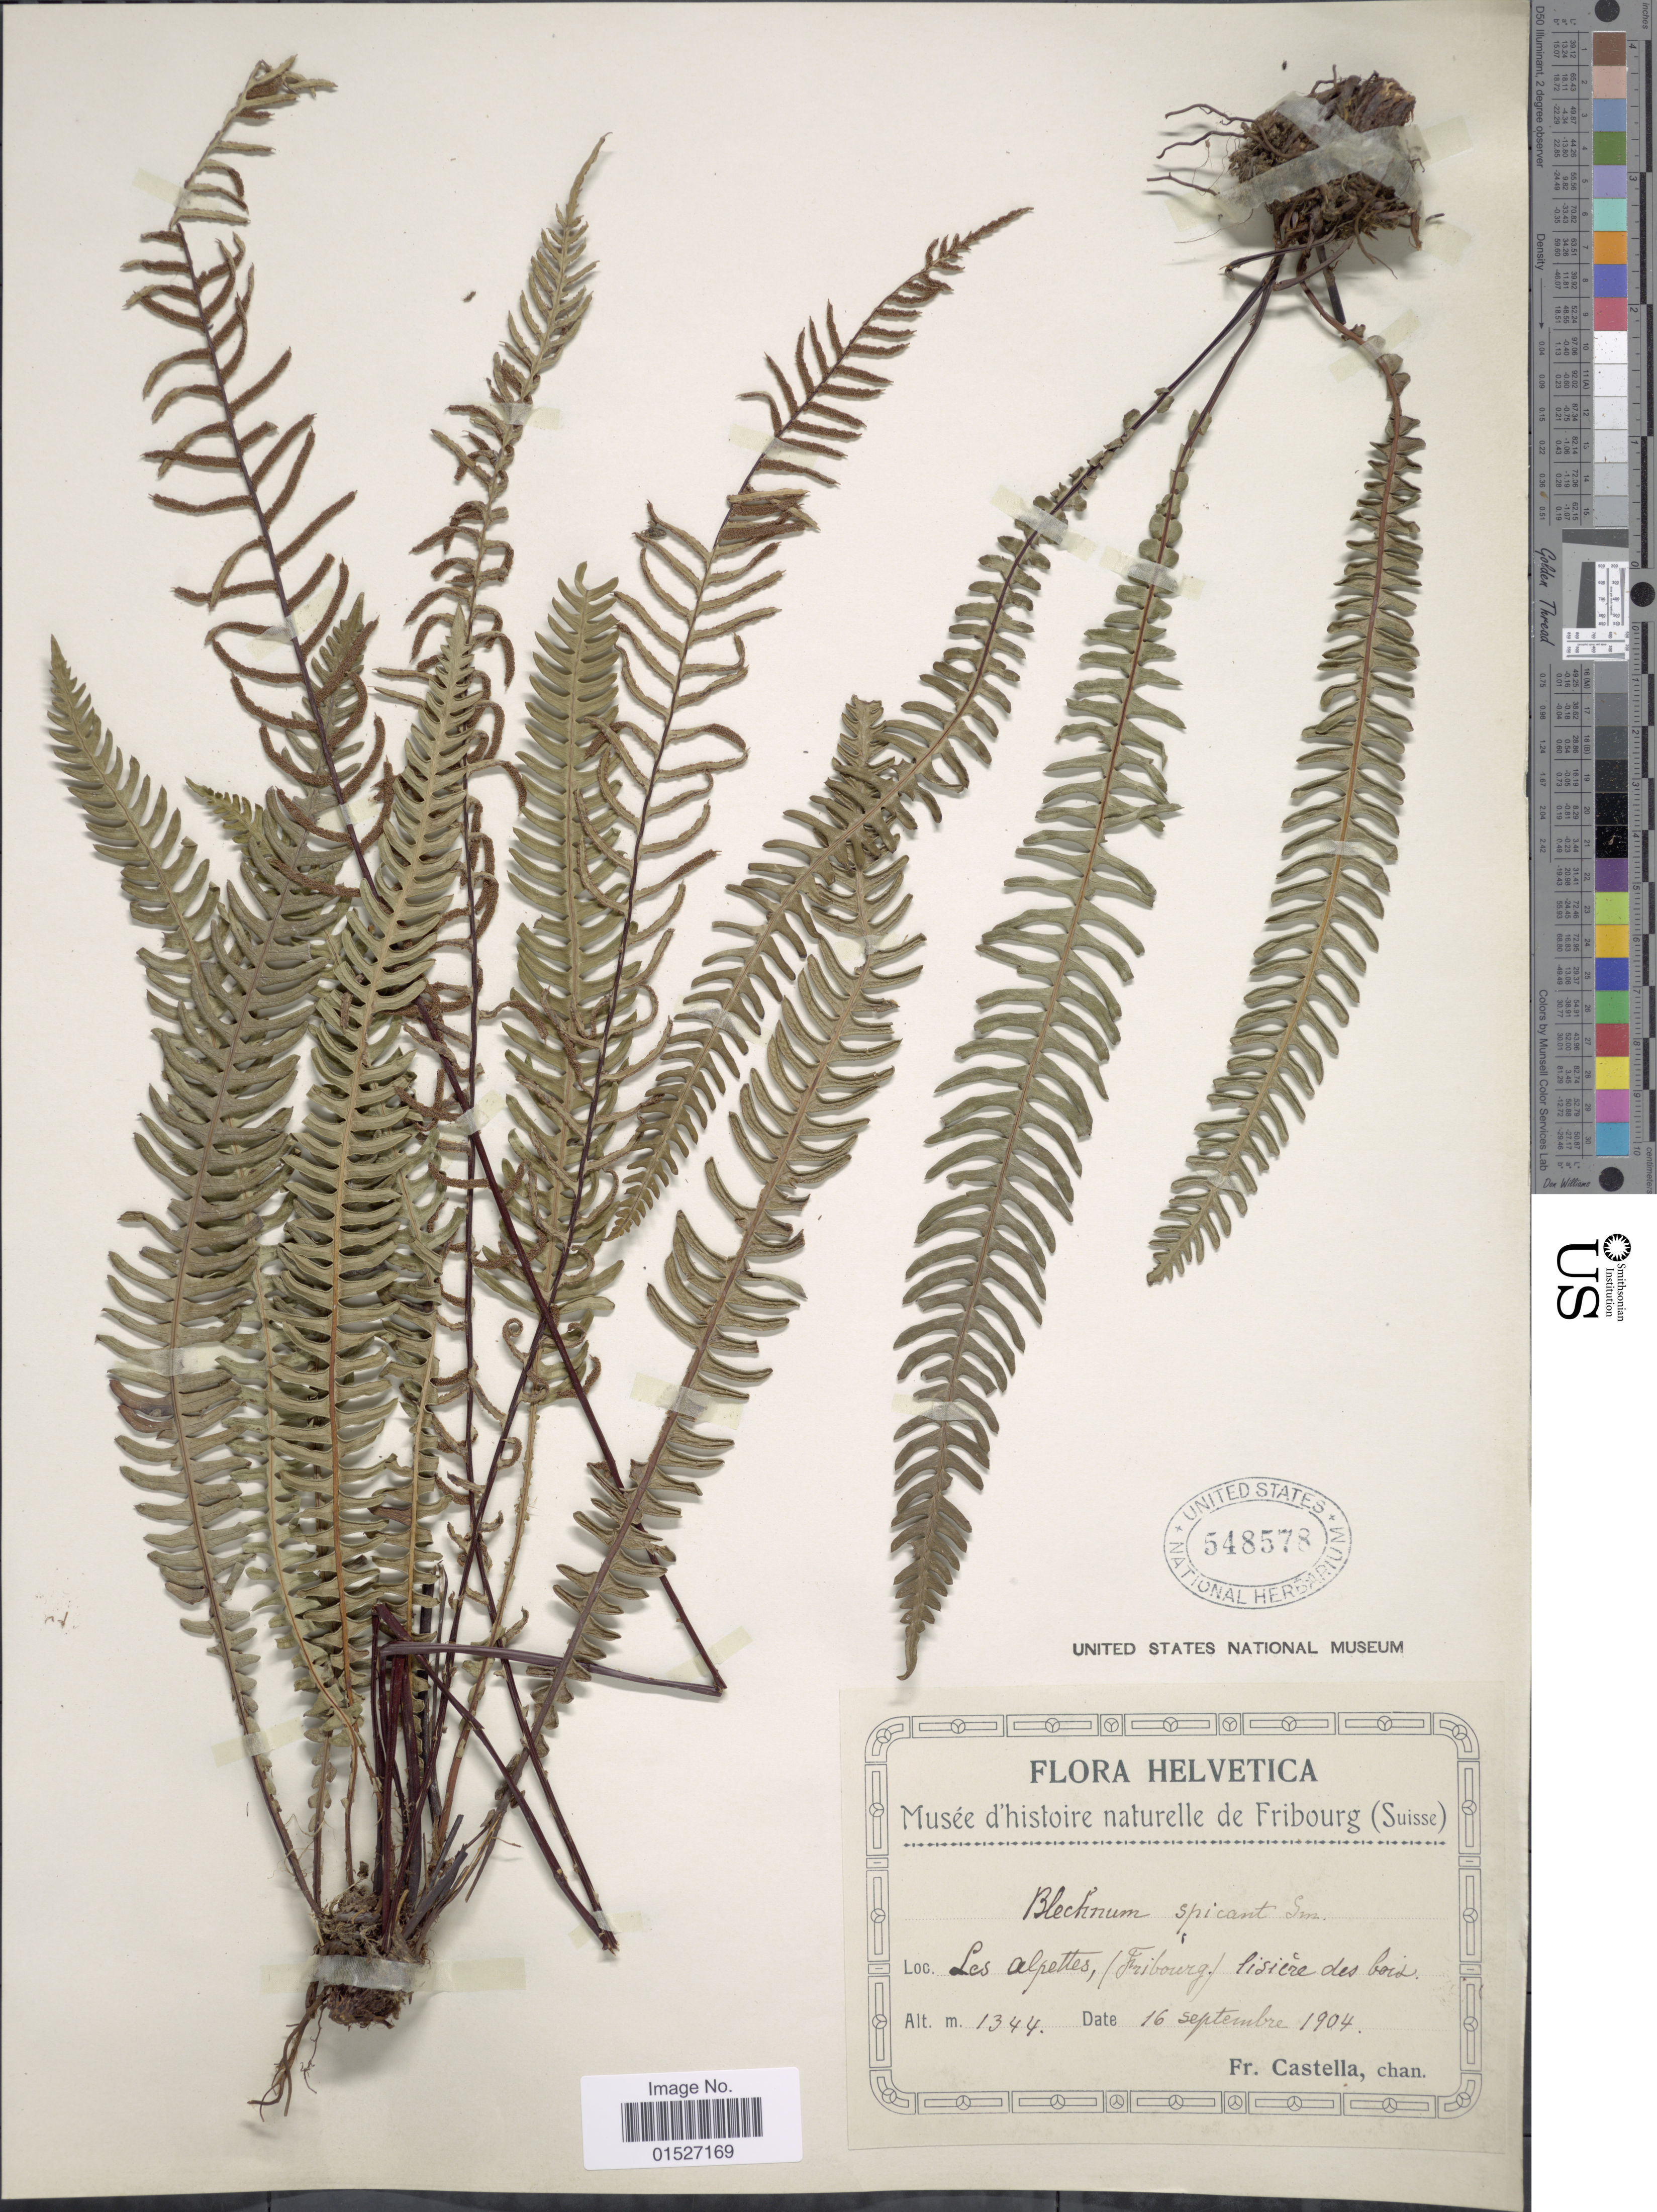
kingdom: Plantae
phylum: Tracheophyta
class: Polypodiopsida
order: Polypodiales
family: Blechnaceae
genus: Blechnum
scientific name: Blechnum spicant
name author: (L.) Sm.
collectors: Fr. Castella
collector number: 1344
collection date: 1904-09-16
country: Switzerland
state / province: Fribourg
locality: Helvetica. Les alpettes.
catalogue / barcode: US 548578